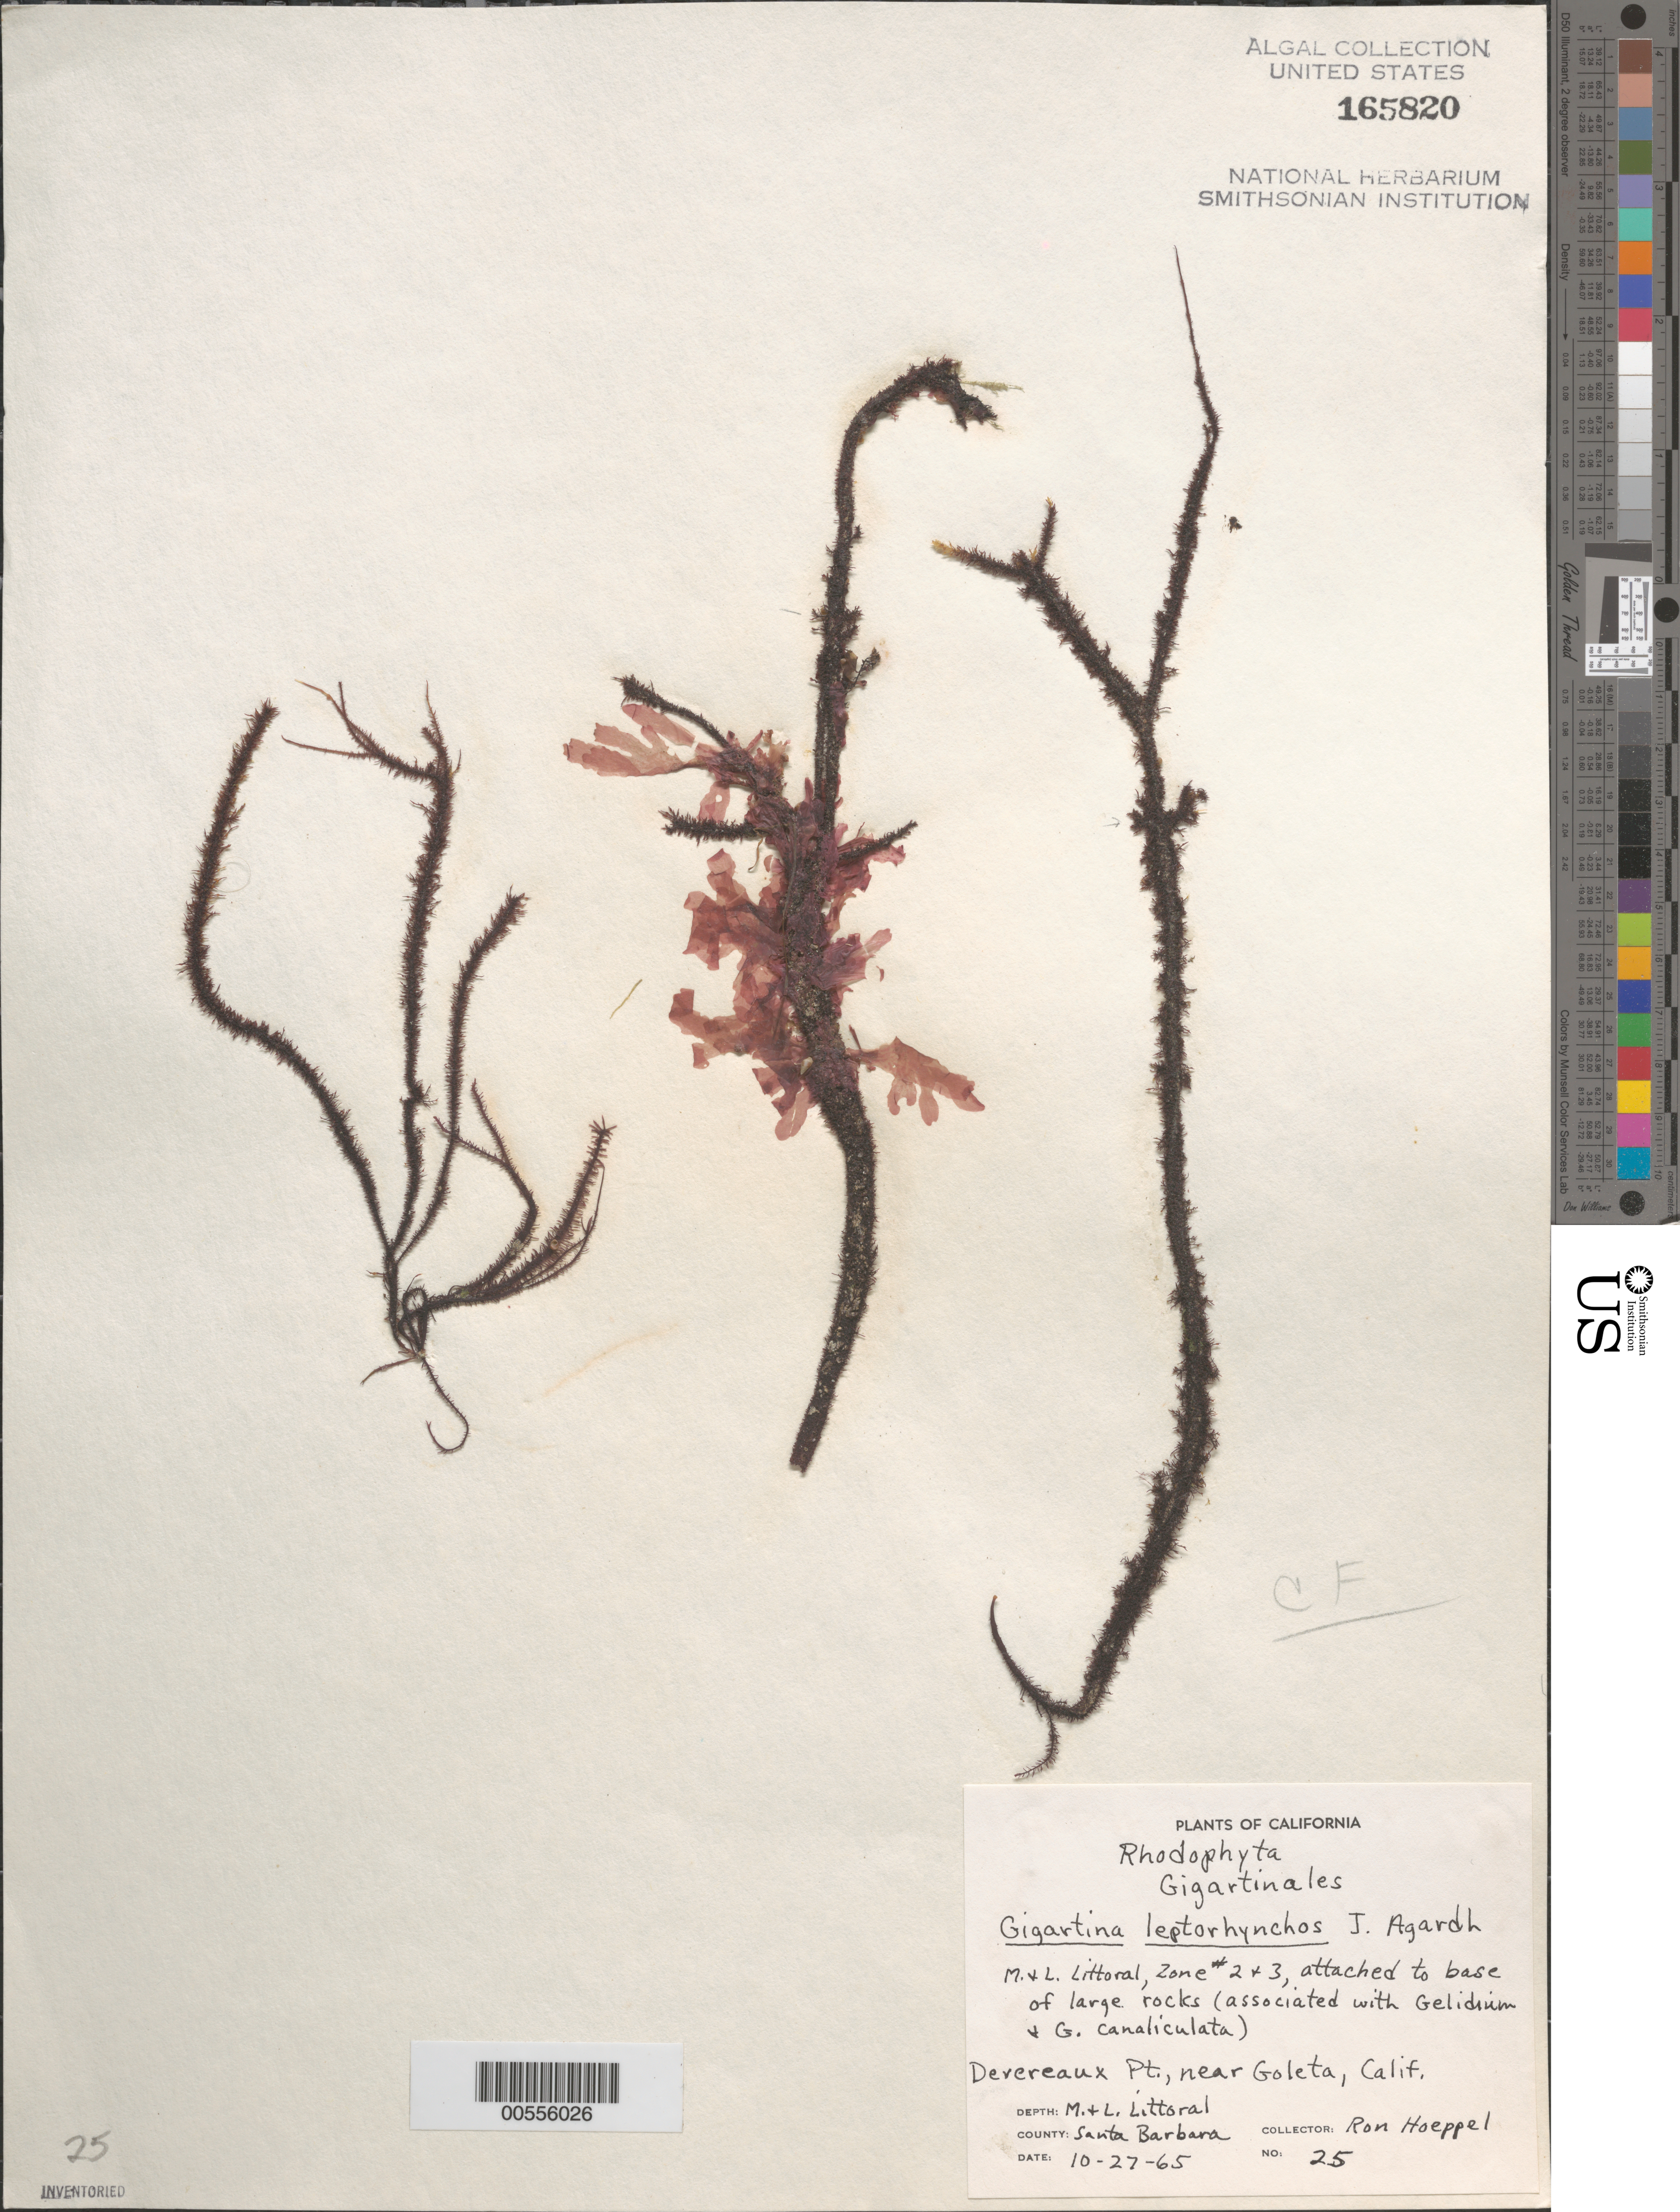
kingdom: Plantae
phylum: Rhodophyta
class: Florideophyceae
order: Gigartinales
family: Gigartinaceae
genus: Mazzaella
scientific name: Mazzaella leptorhynchos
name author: (J. Agardh) Leister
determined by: Algae name updating Project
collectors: R. Hoeppel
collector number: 25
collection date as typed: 27 Oct 1965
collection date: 1965-10-27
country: United States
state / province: California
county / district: Santa Barbara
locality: Devereaux Point, near Goleta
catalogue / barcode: US 165820